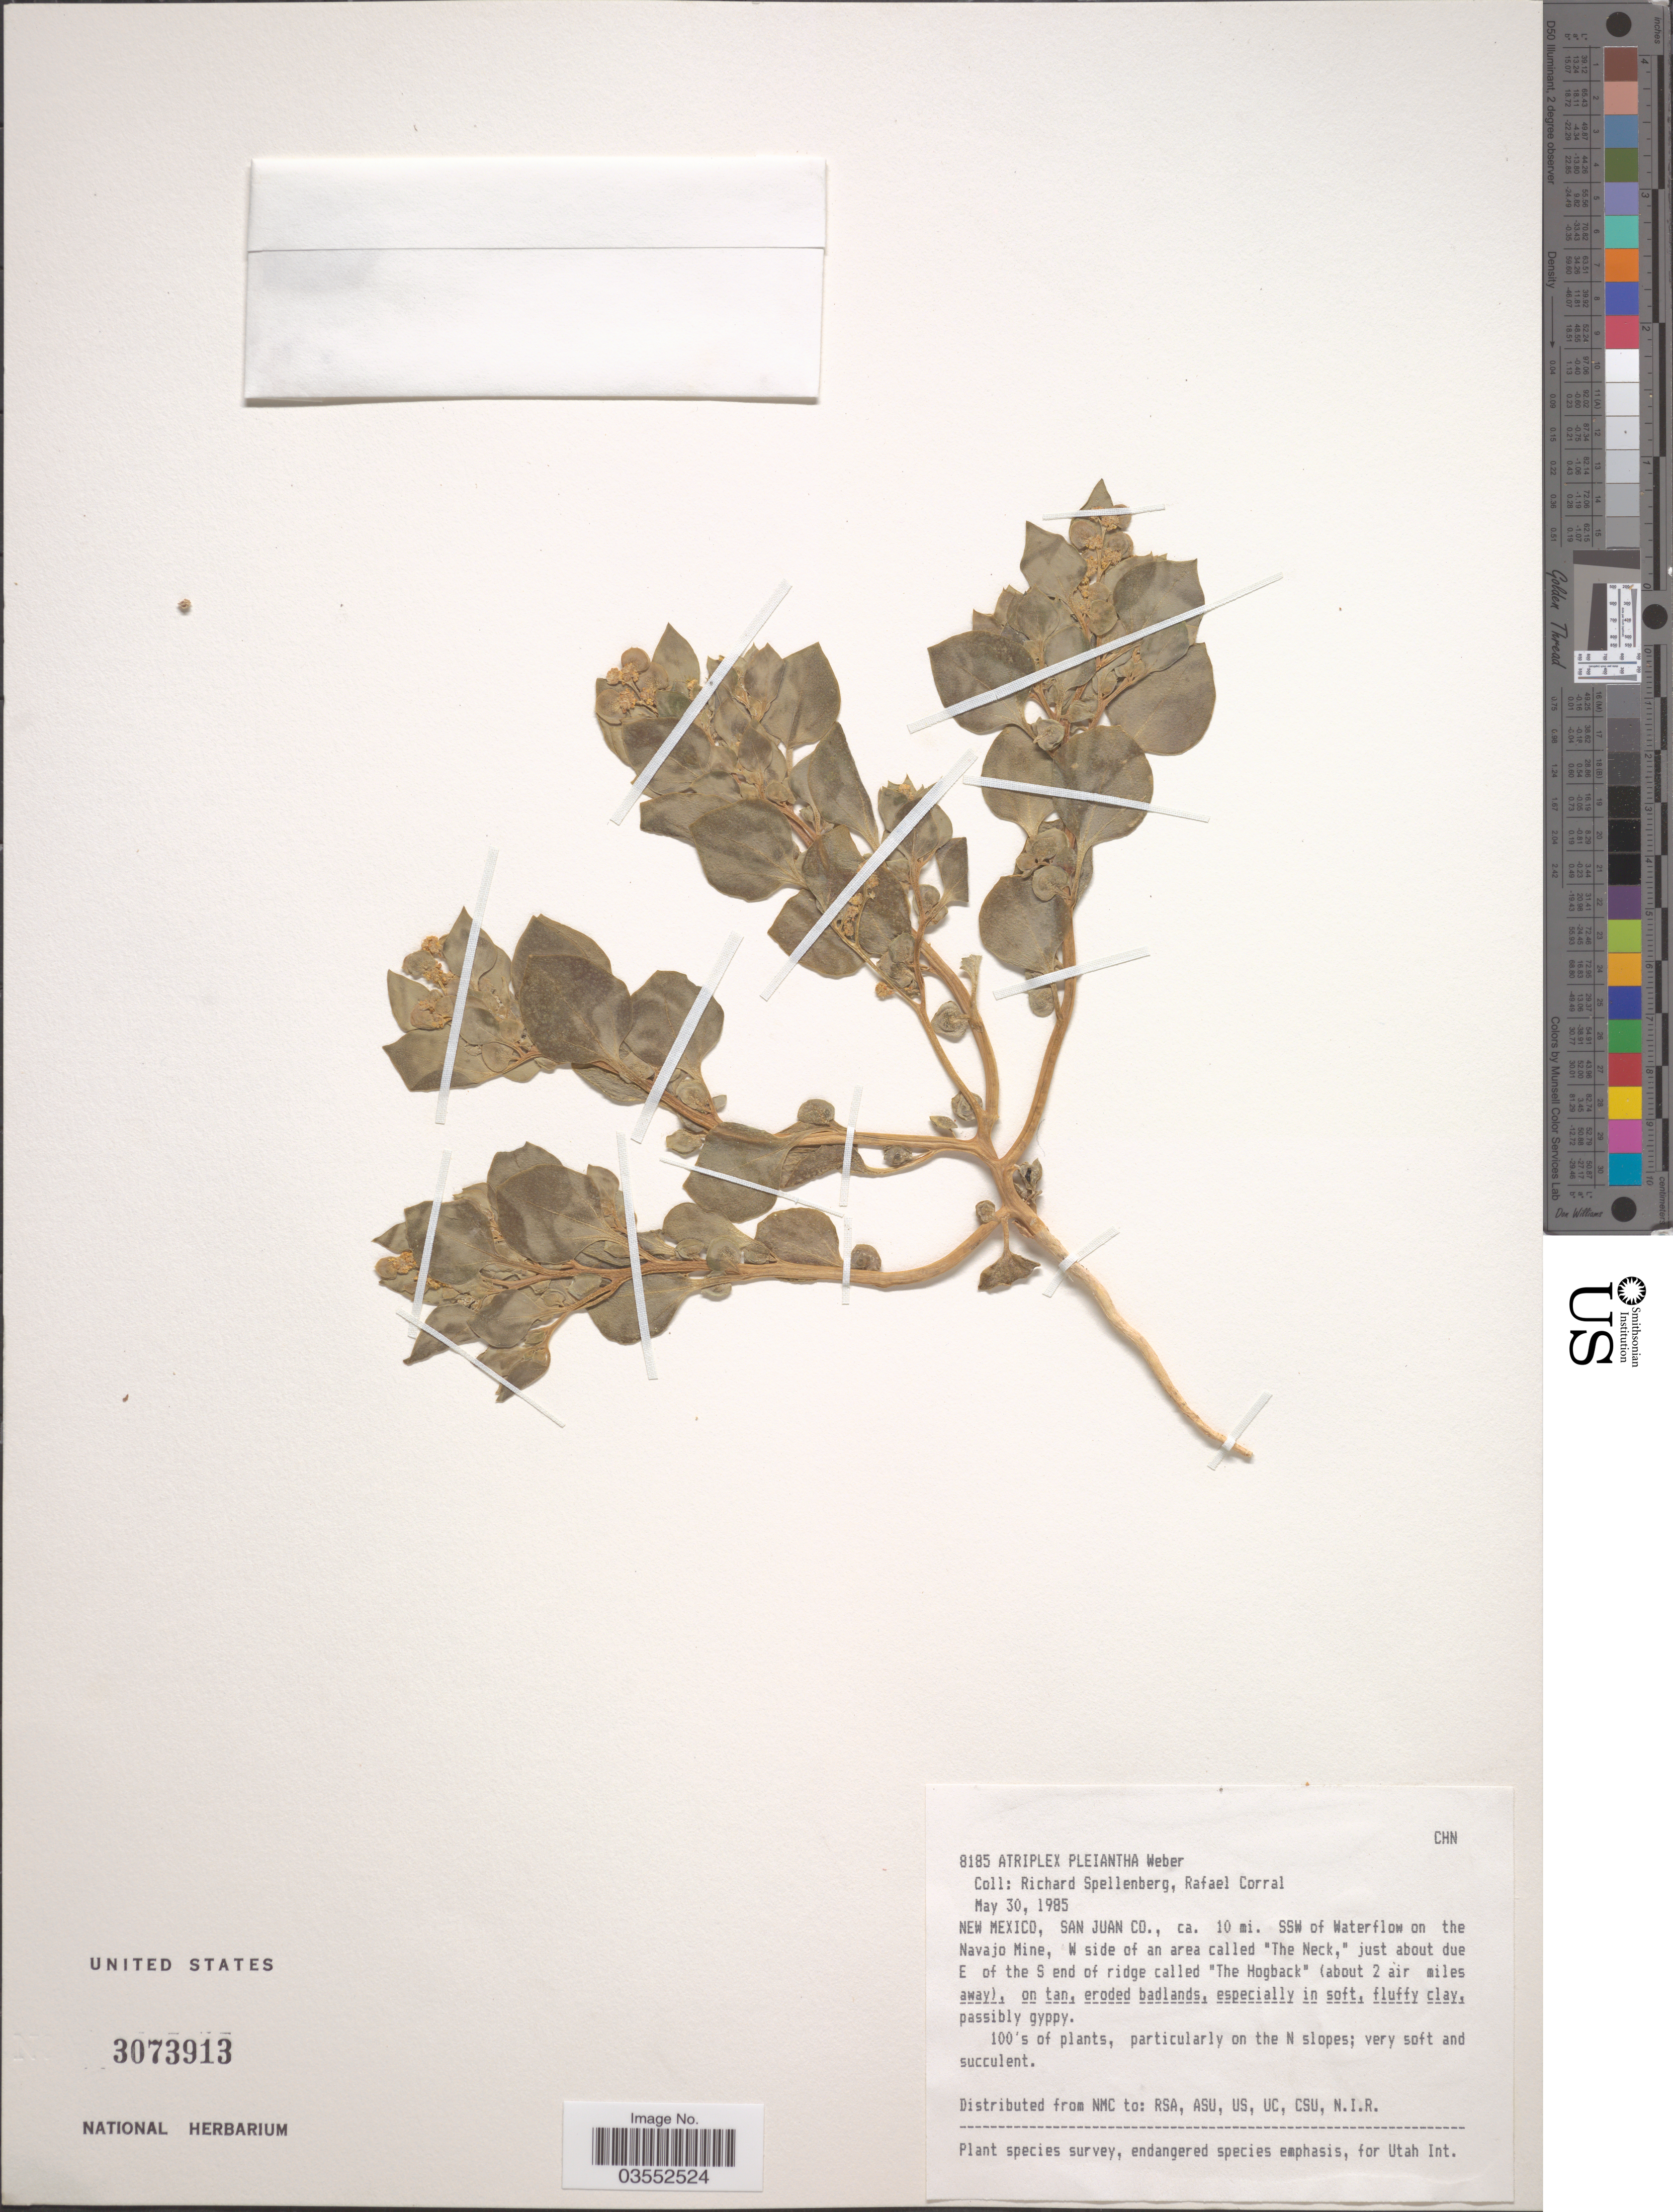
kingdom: Plantae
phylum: Tracheophyta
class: Magnoliopsida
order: Caryophyllales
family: Amaranthaceae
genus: Proatriplex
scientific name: Proatriplex pleiantha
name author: (W.A. Weber) Stutz & G.L. Chu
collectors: R. Spellenberg & R. Corral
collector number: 8185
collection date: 1985-05-30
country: United States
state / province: New Mexico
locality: San Juan Co., ca. 10 mi. SSW of Waterflow on the Navajo Mine, W side of an area called "The Neck," just about due E of the S end of ridge called "The Hogback" (about 2 air miles away).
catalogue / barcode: US 3073913